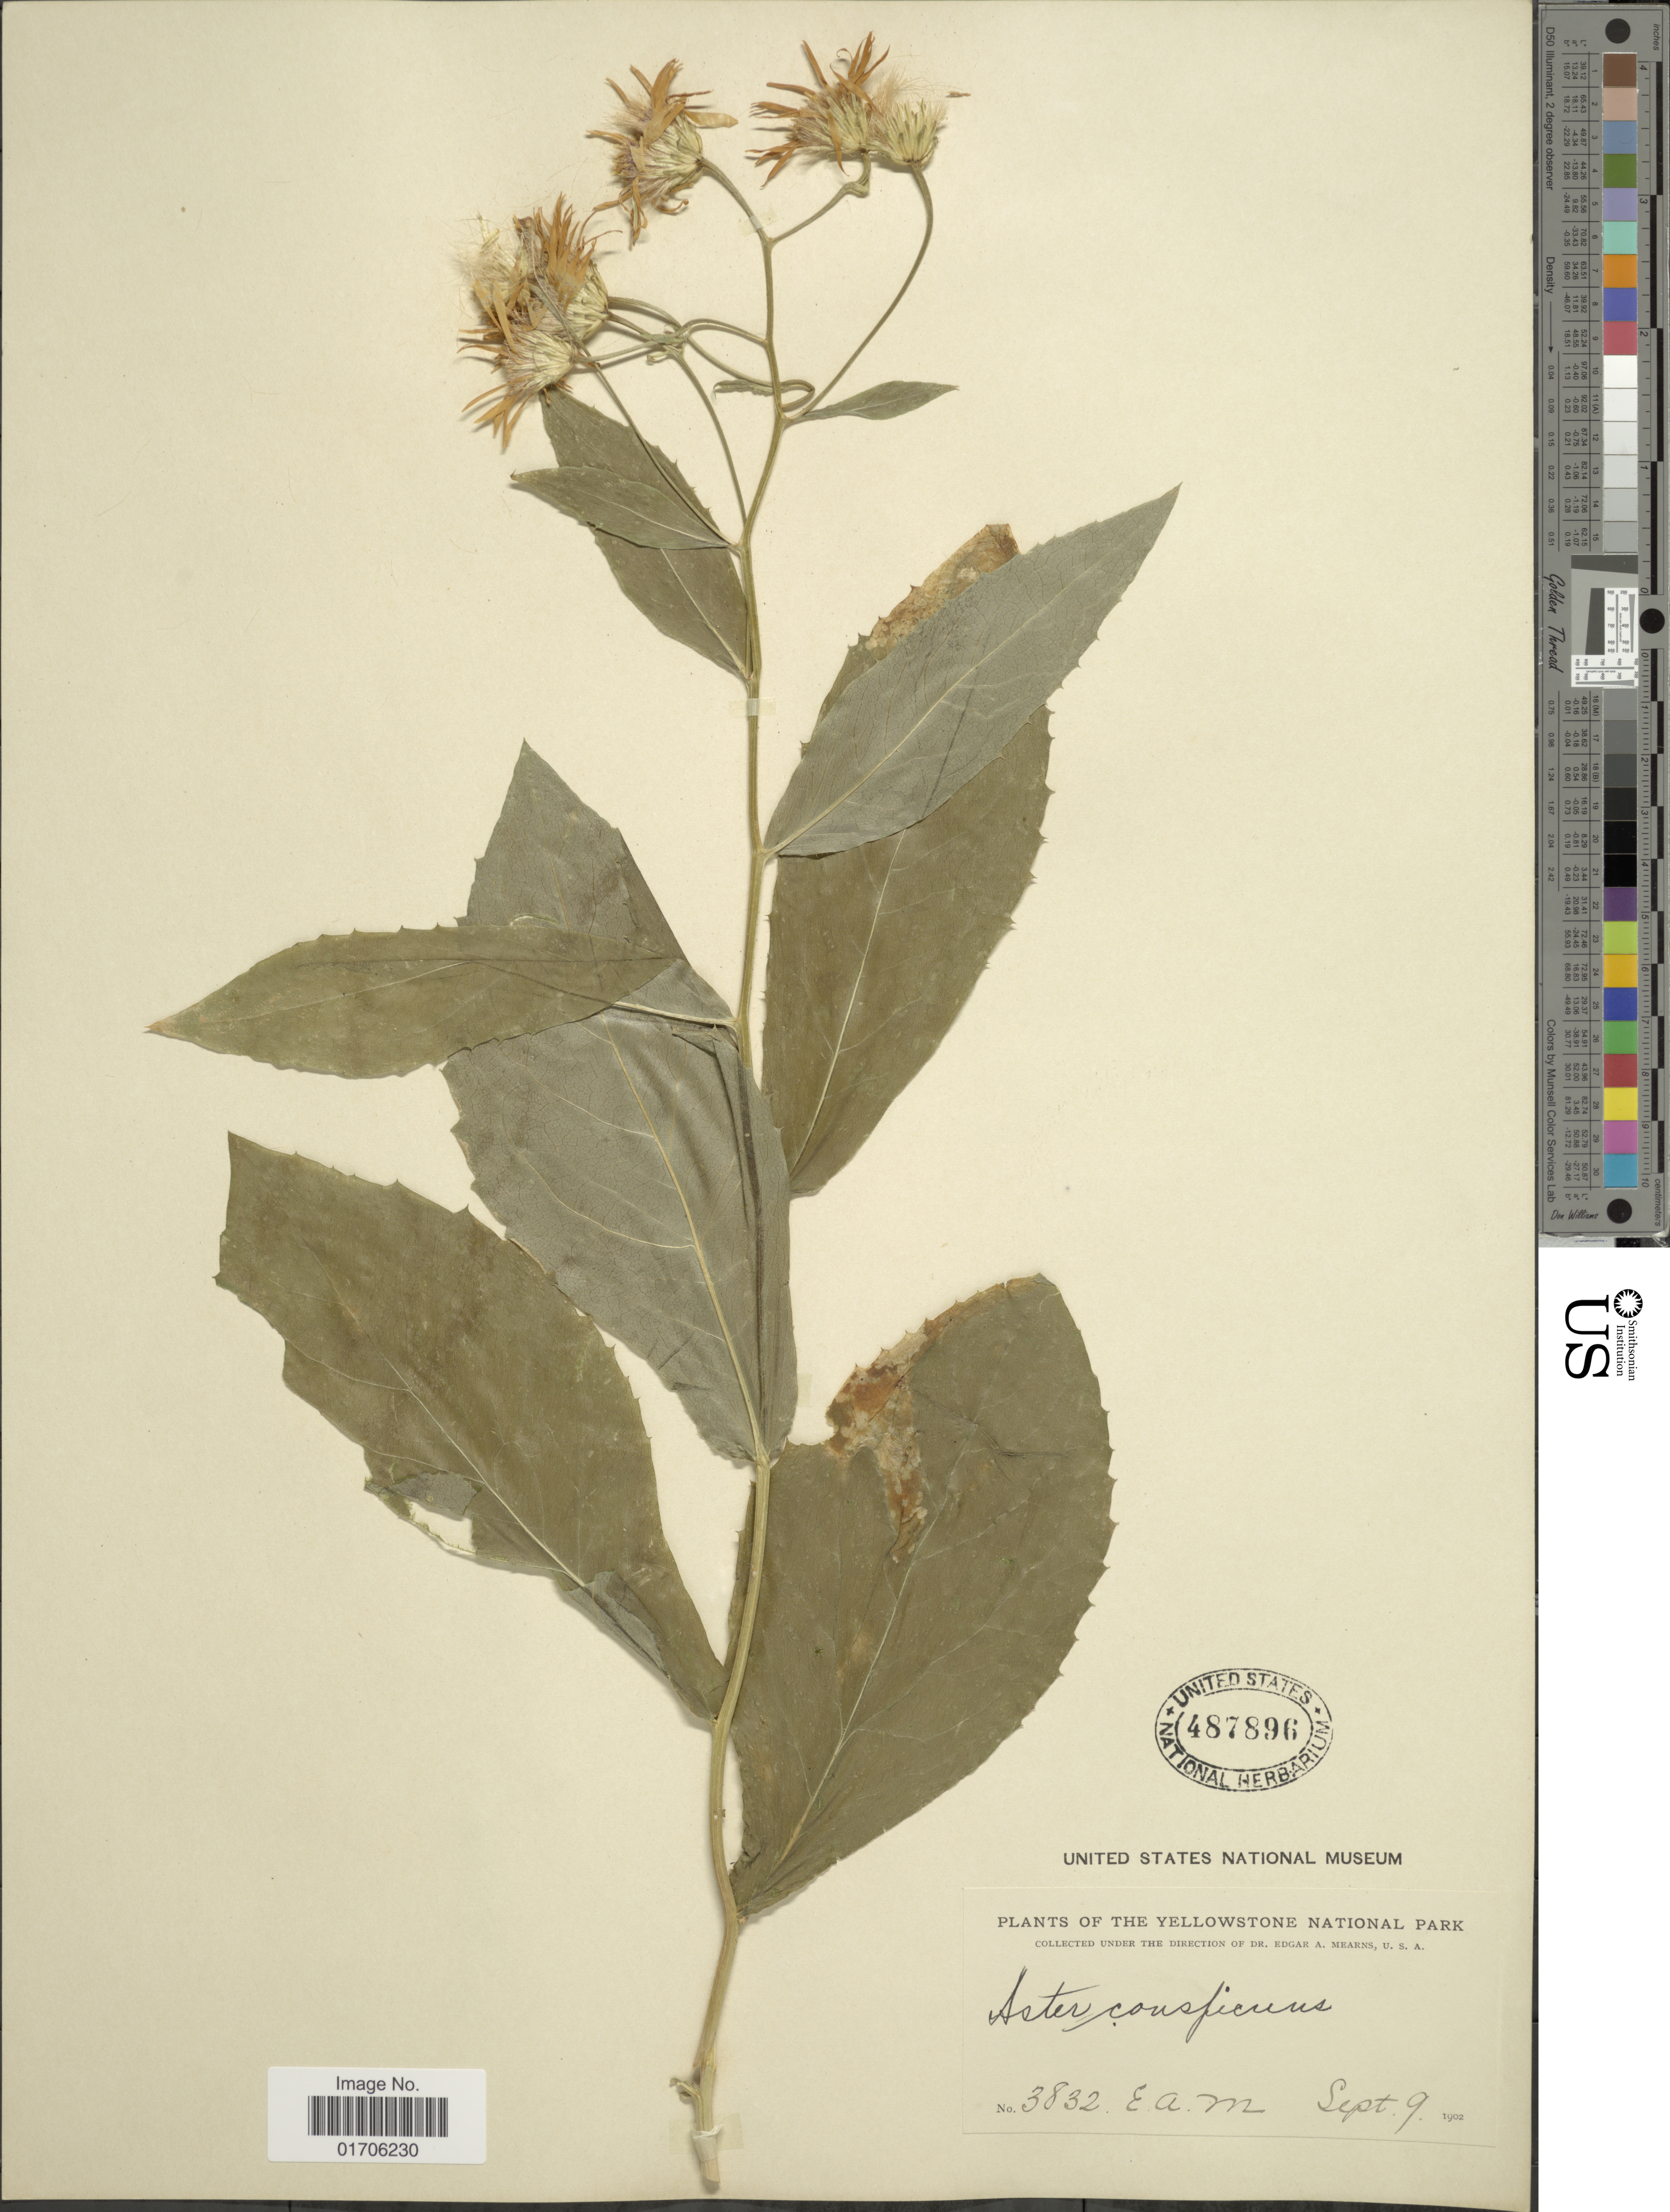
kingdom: Plantae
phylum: Tracheophyta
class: Magnoliopsida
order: Asterales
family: Asteraceae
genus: Eurybia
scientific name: Eurybia conspicua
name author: (Lindl.) G.L. Nesom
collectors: E. A. Mearns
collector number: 3832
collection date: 1902-09-09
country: United States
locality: Yellowstone National Park.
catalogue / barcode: US 487896